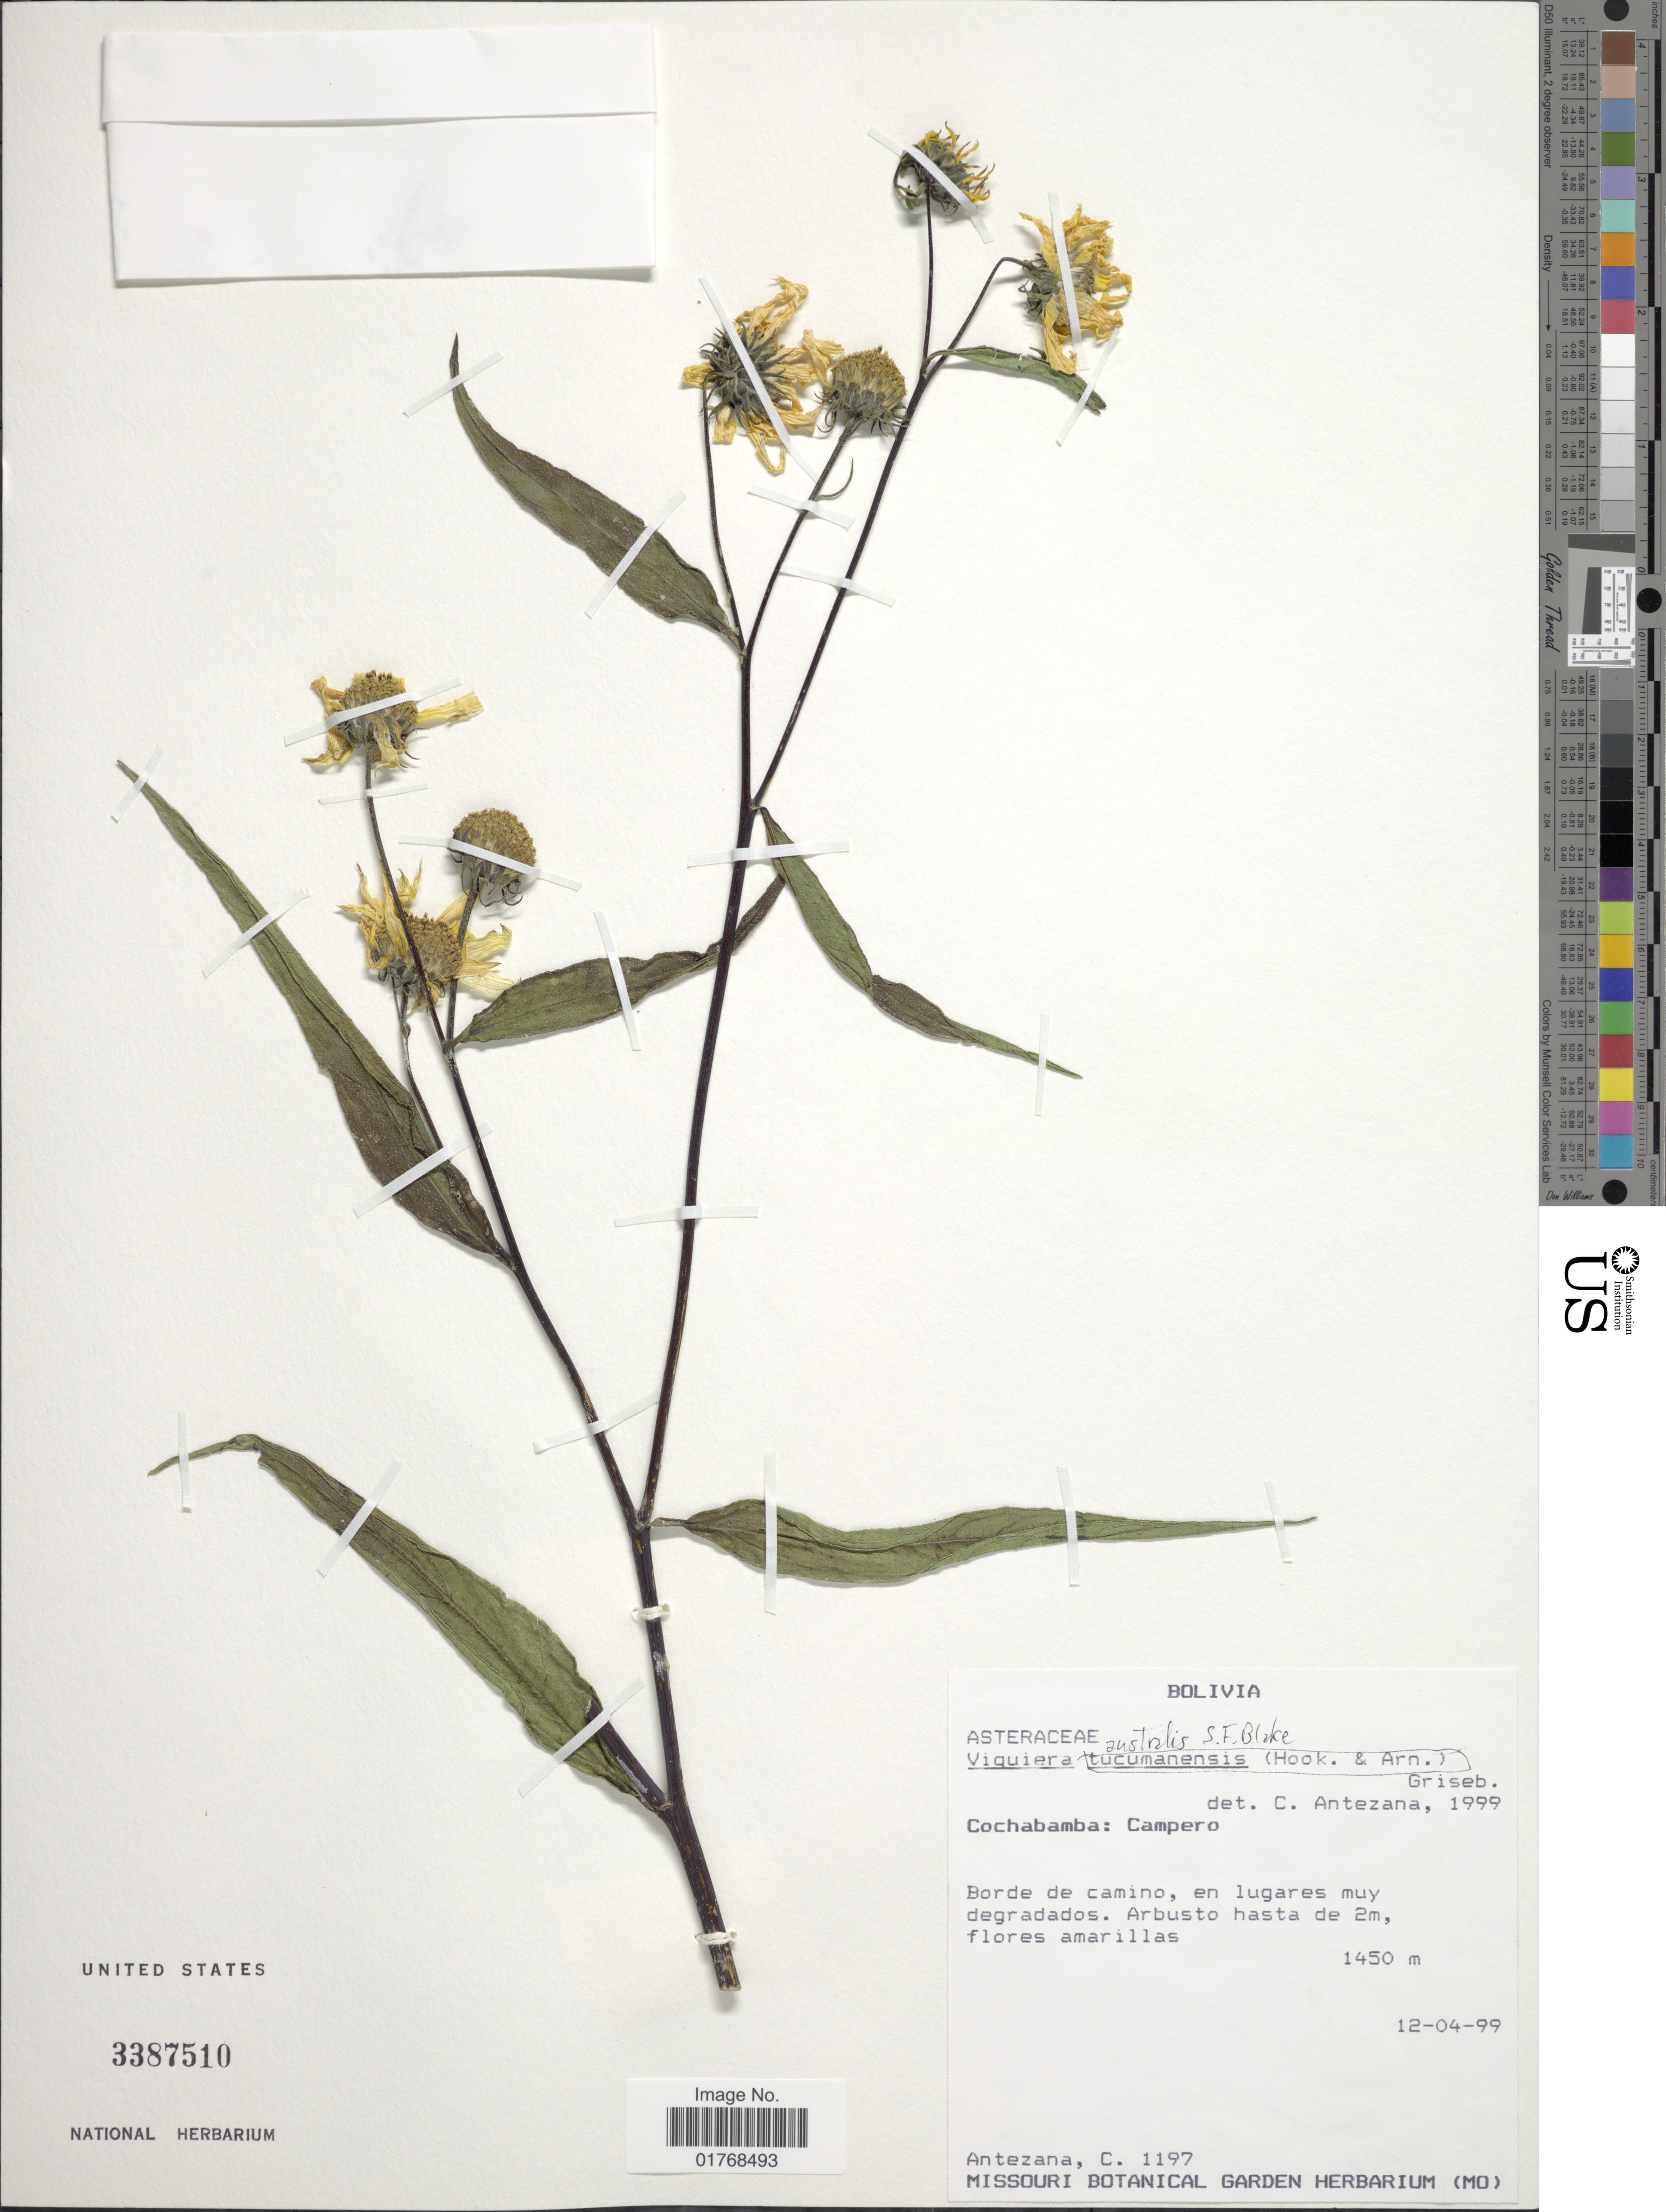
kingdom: Plantae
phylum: Tracheophyta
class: Magnoliopsida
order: Asterales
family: Asteraceae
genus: Viguiera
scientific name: Viguiera australis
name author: Blake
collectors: C. Antezana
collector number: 1197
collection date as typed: Transcribed d/m/y: 12/4/99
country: Bolivia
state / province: Cochabamba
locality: Bolivia. Cochabamba: Campero. Borde de camino, en lugares muy degradados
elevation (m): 1450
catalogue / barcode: US 3387510